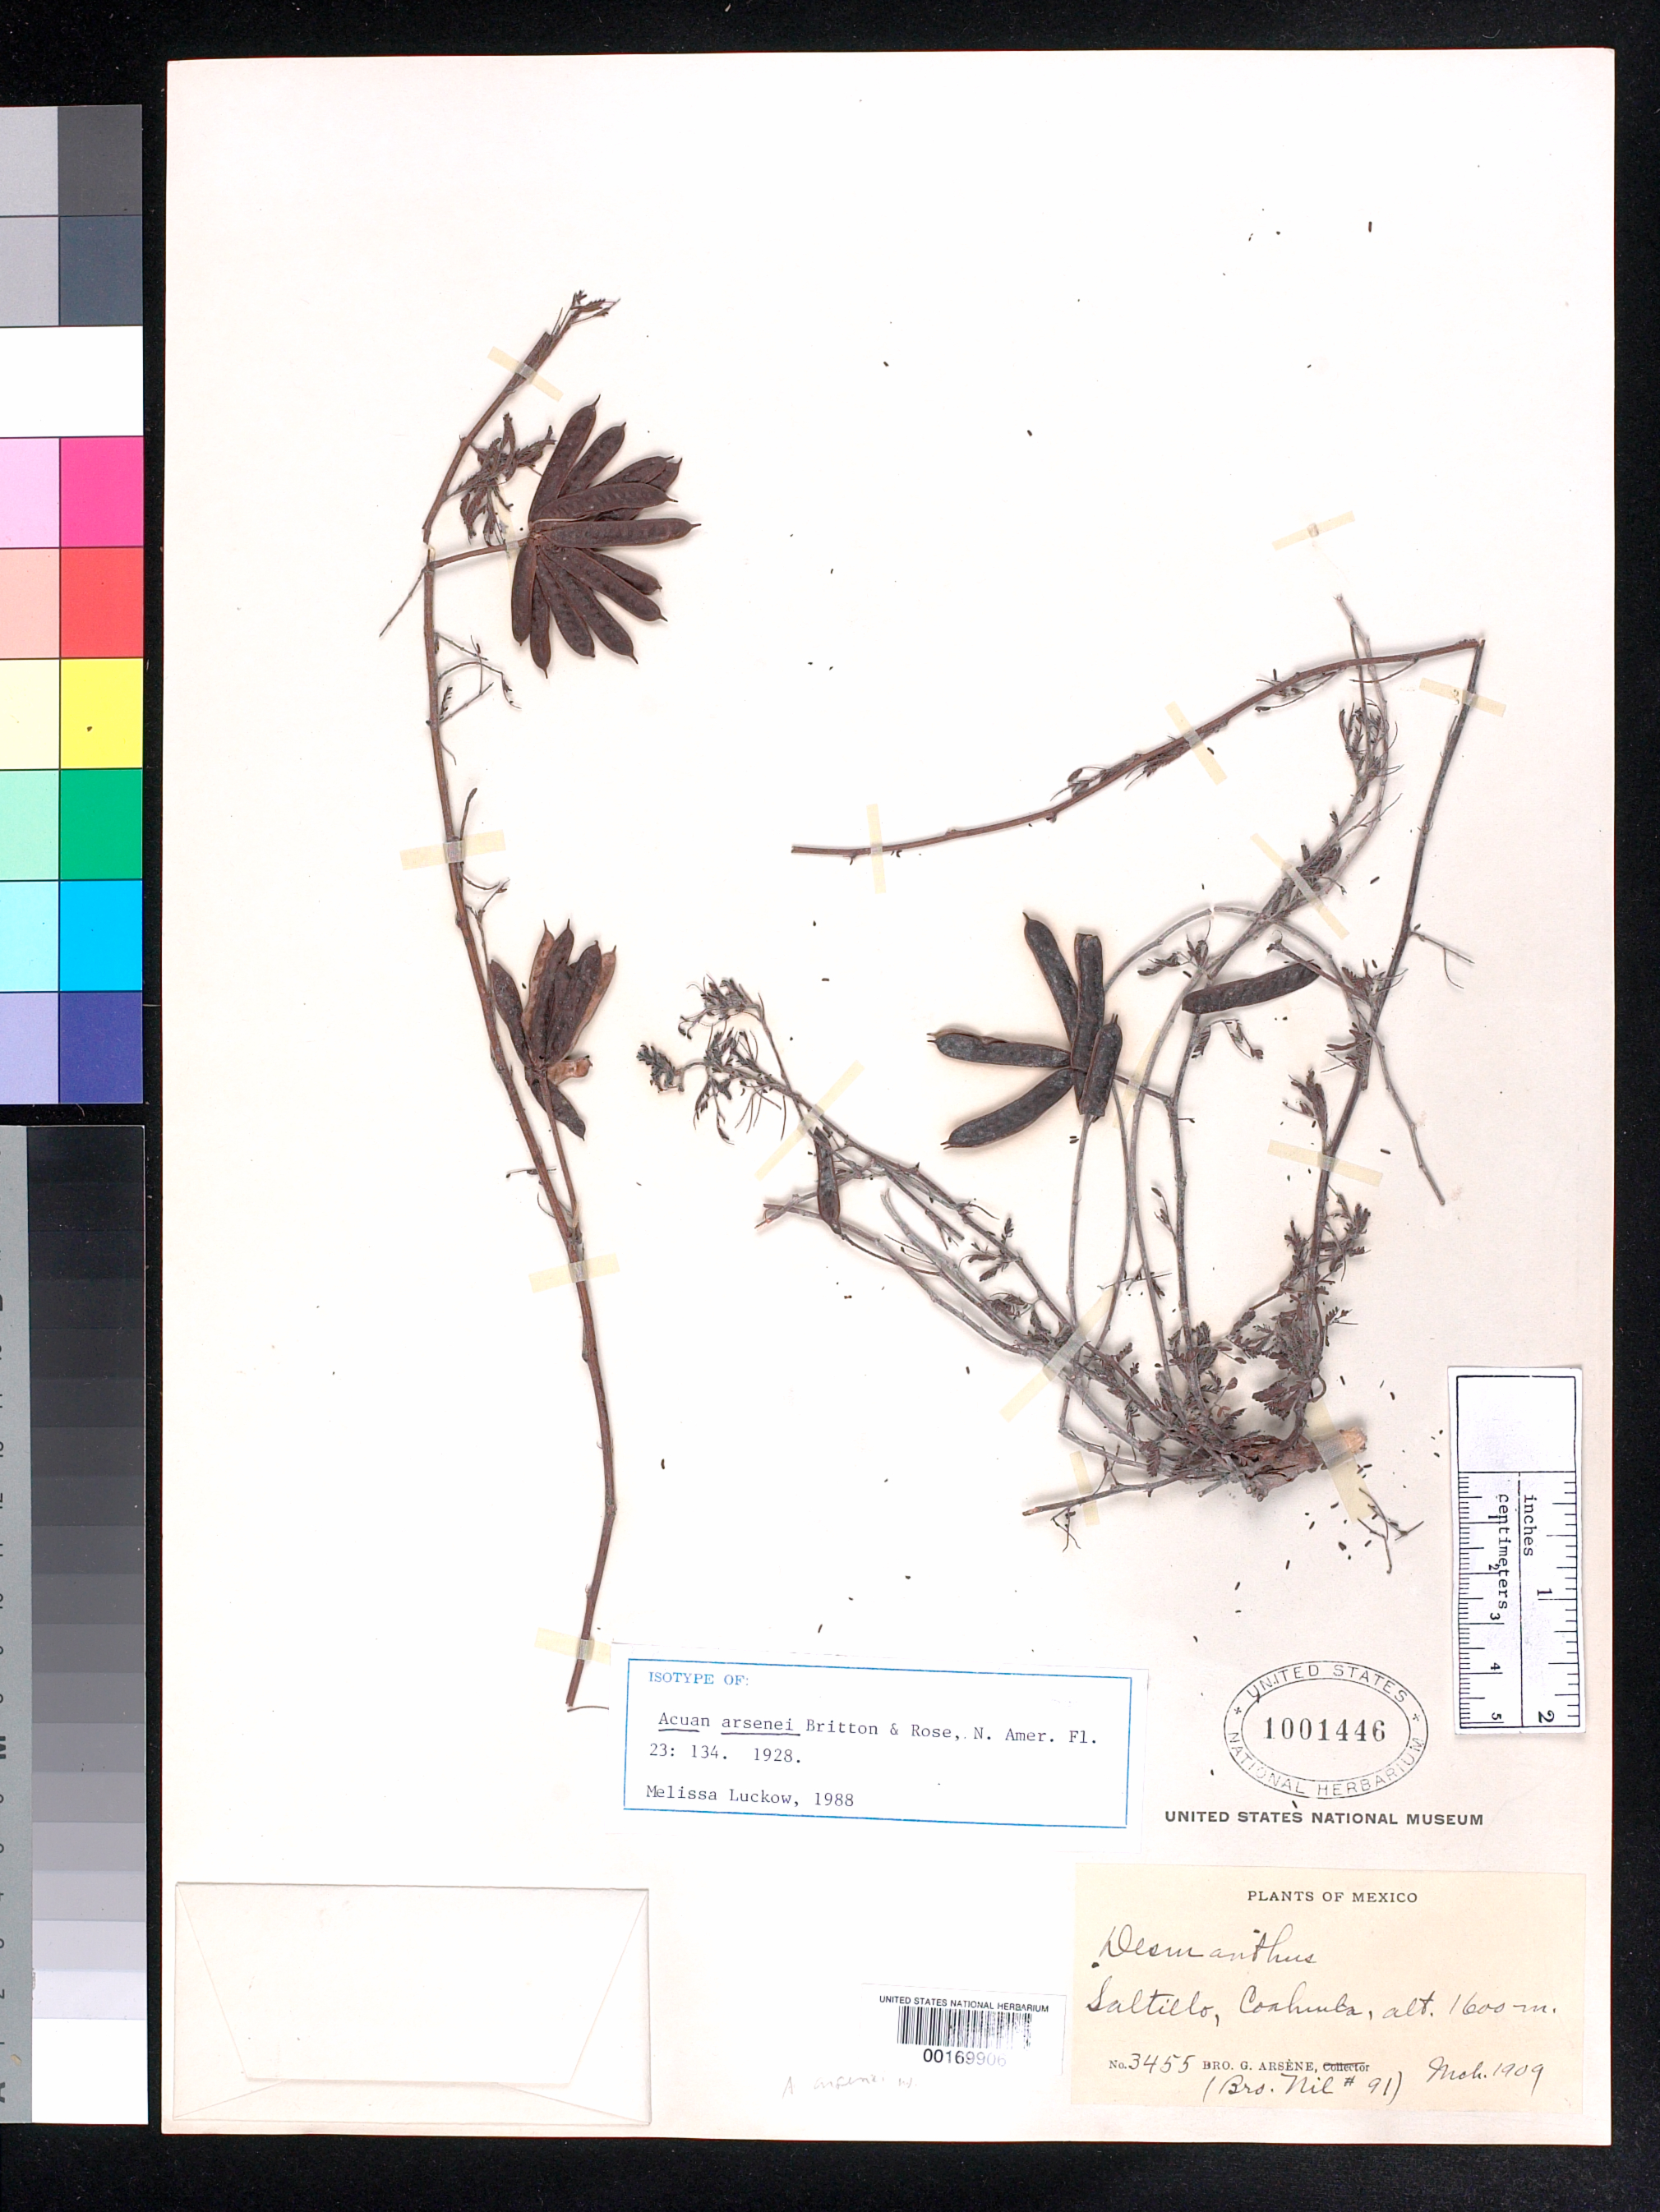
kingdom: Plantae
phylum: Tracheophyta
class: Magnoliopsida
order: Fabales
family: Fabaceae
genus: Acuan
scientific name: Acuan arsenei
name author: Britton & Rose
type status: Isotype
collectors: Bro. G. Arsène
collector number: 3455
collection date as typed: Mar 1909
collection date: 1909-03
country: Mexico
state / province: Coahuila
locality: Saltillo.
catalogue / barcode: US 1001446